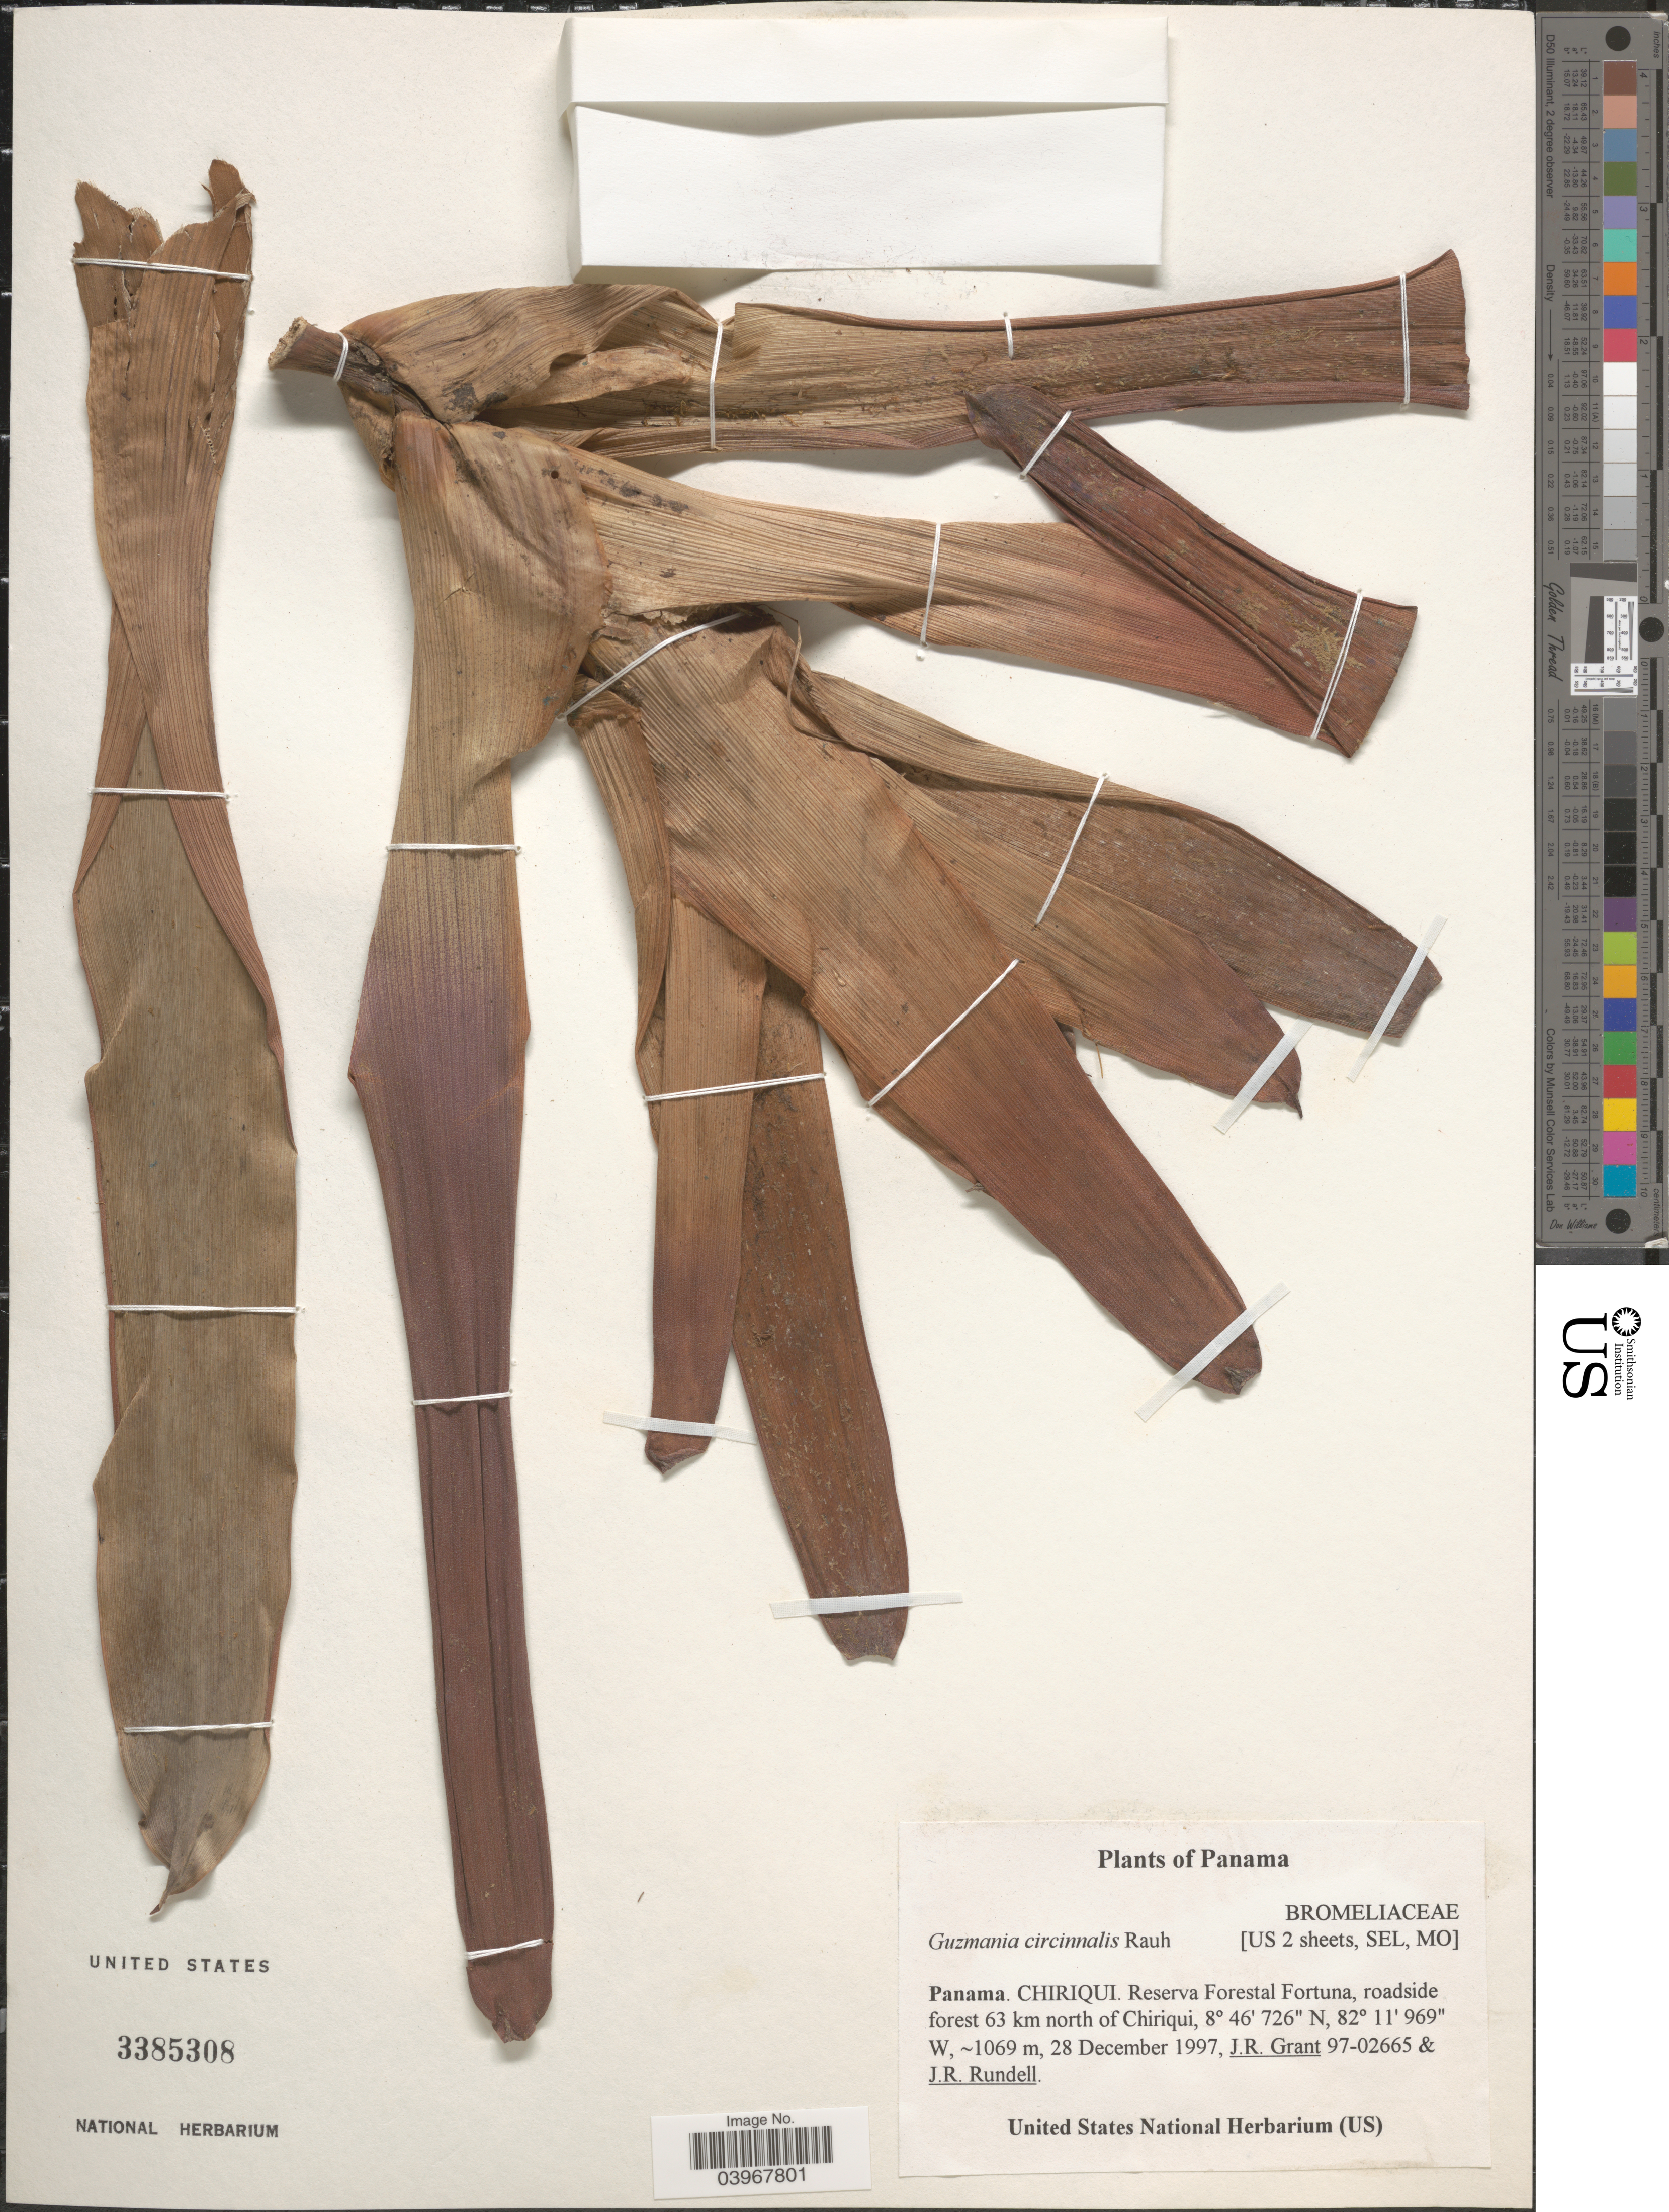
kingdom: Plantae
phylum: Tracheophyta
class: Liliopsida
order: Poales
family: Bromeliaceae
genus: Guzmania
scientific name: Guzmania circinnata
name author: Rauh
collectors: J. Grant & J. R. Rundell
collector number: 97-02665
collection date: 1997-12-28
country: Panama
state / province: Chiriqui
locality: Reserva Forestal Fortuna, roadside forest 63 km north of Chiriqui.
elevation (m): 1069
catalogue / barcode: US 3385308